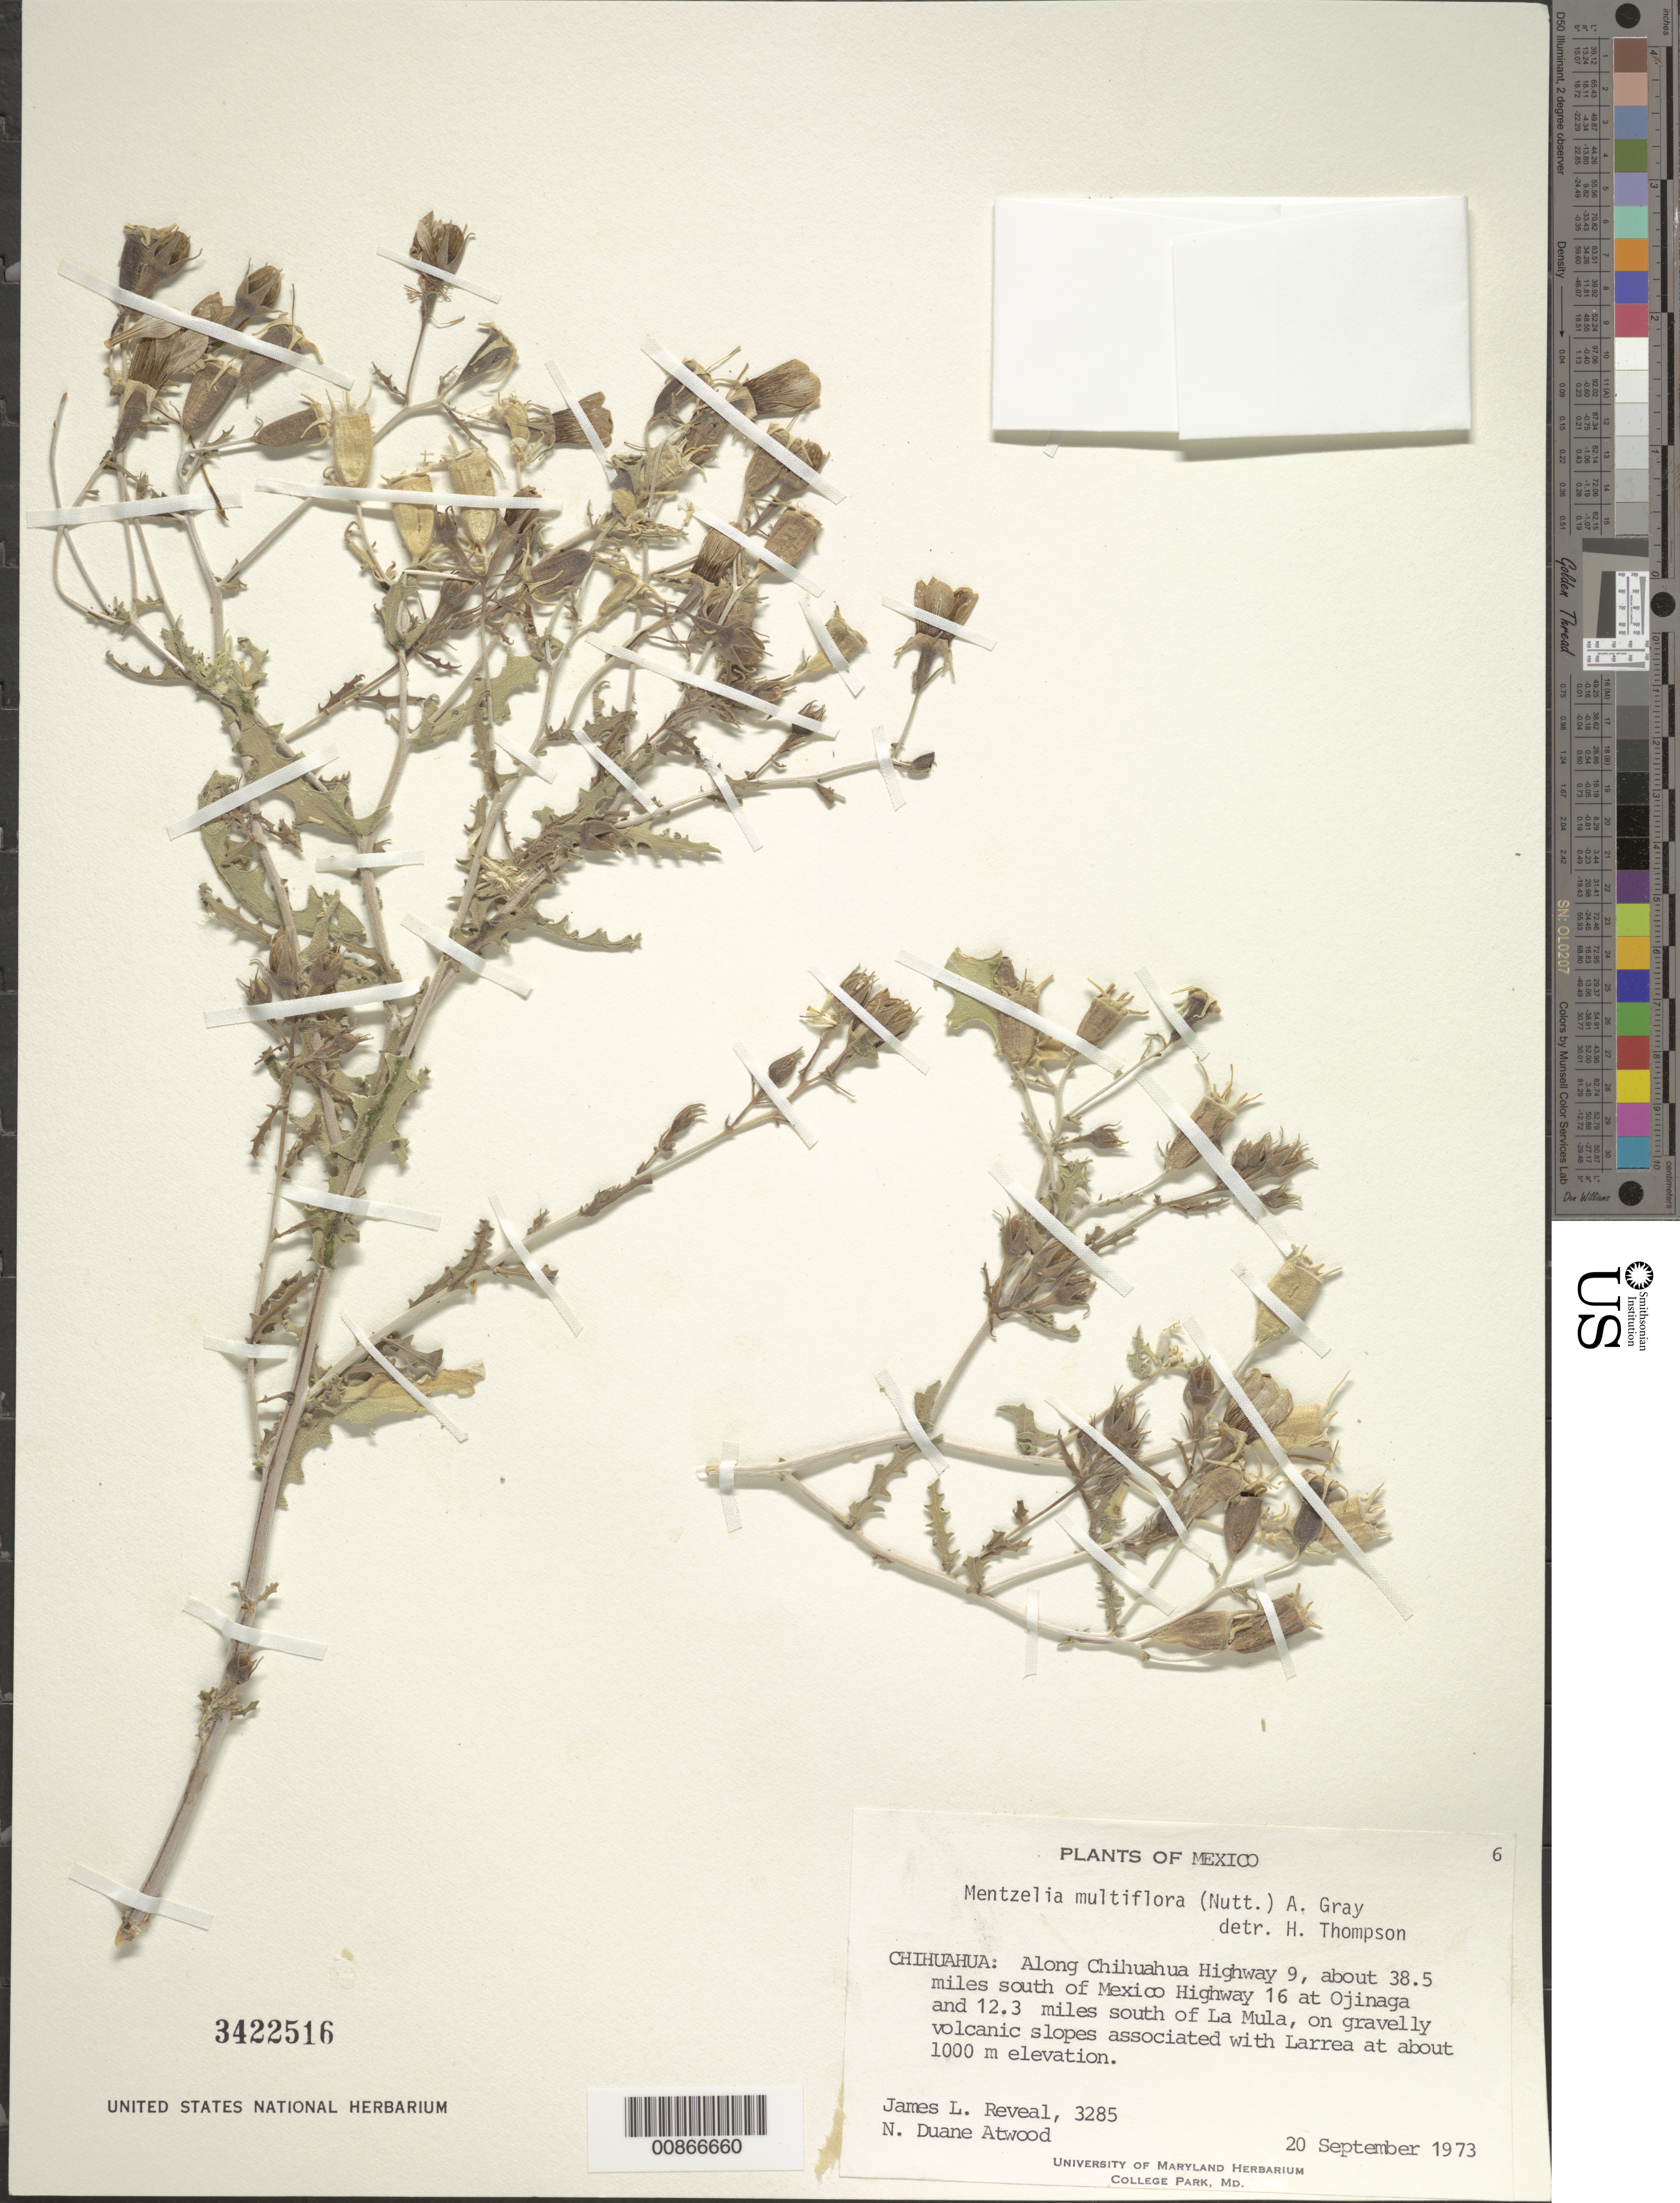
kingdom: Plantae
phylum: Tracheophyta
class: Magnoliopsida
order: Cornales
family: Loasaceae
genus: Mentzelia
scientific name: Mentzelia multiflora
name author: (Nutt.) A. Gray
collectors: J. L. Reveal & N. D. Atwood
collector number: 3285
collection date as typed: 20 Sep 1973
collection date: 1973-09-20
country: Mexico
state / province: Chihuahua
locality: Along Chihuahua Highway 9, about 38.5 miles south of Mexico Highway 16 at Ojinaga and 12.3 miles south of La Mula.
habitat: On gravelly volcanic slopes associated with Larrea.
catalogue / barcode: US 3422516